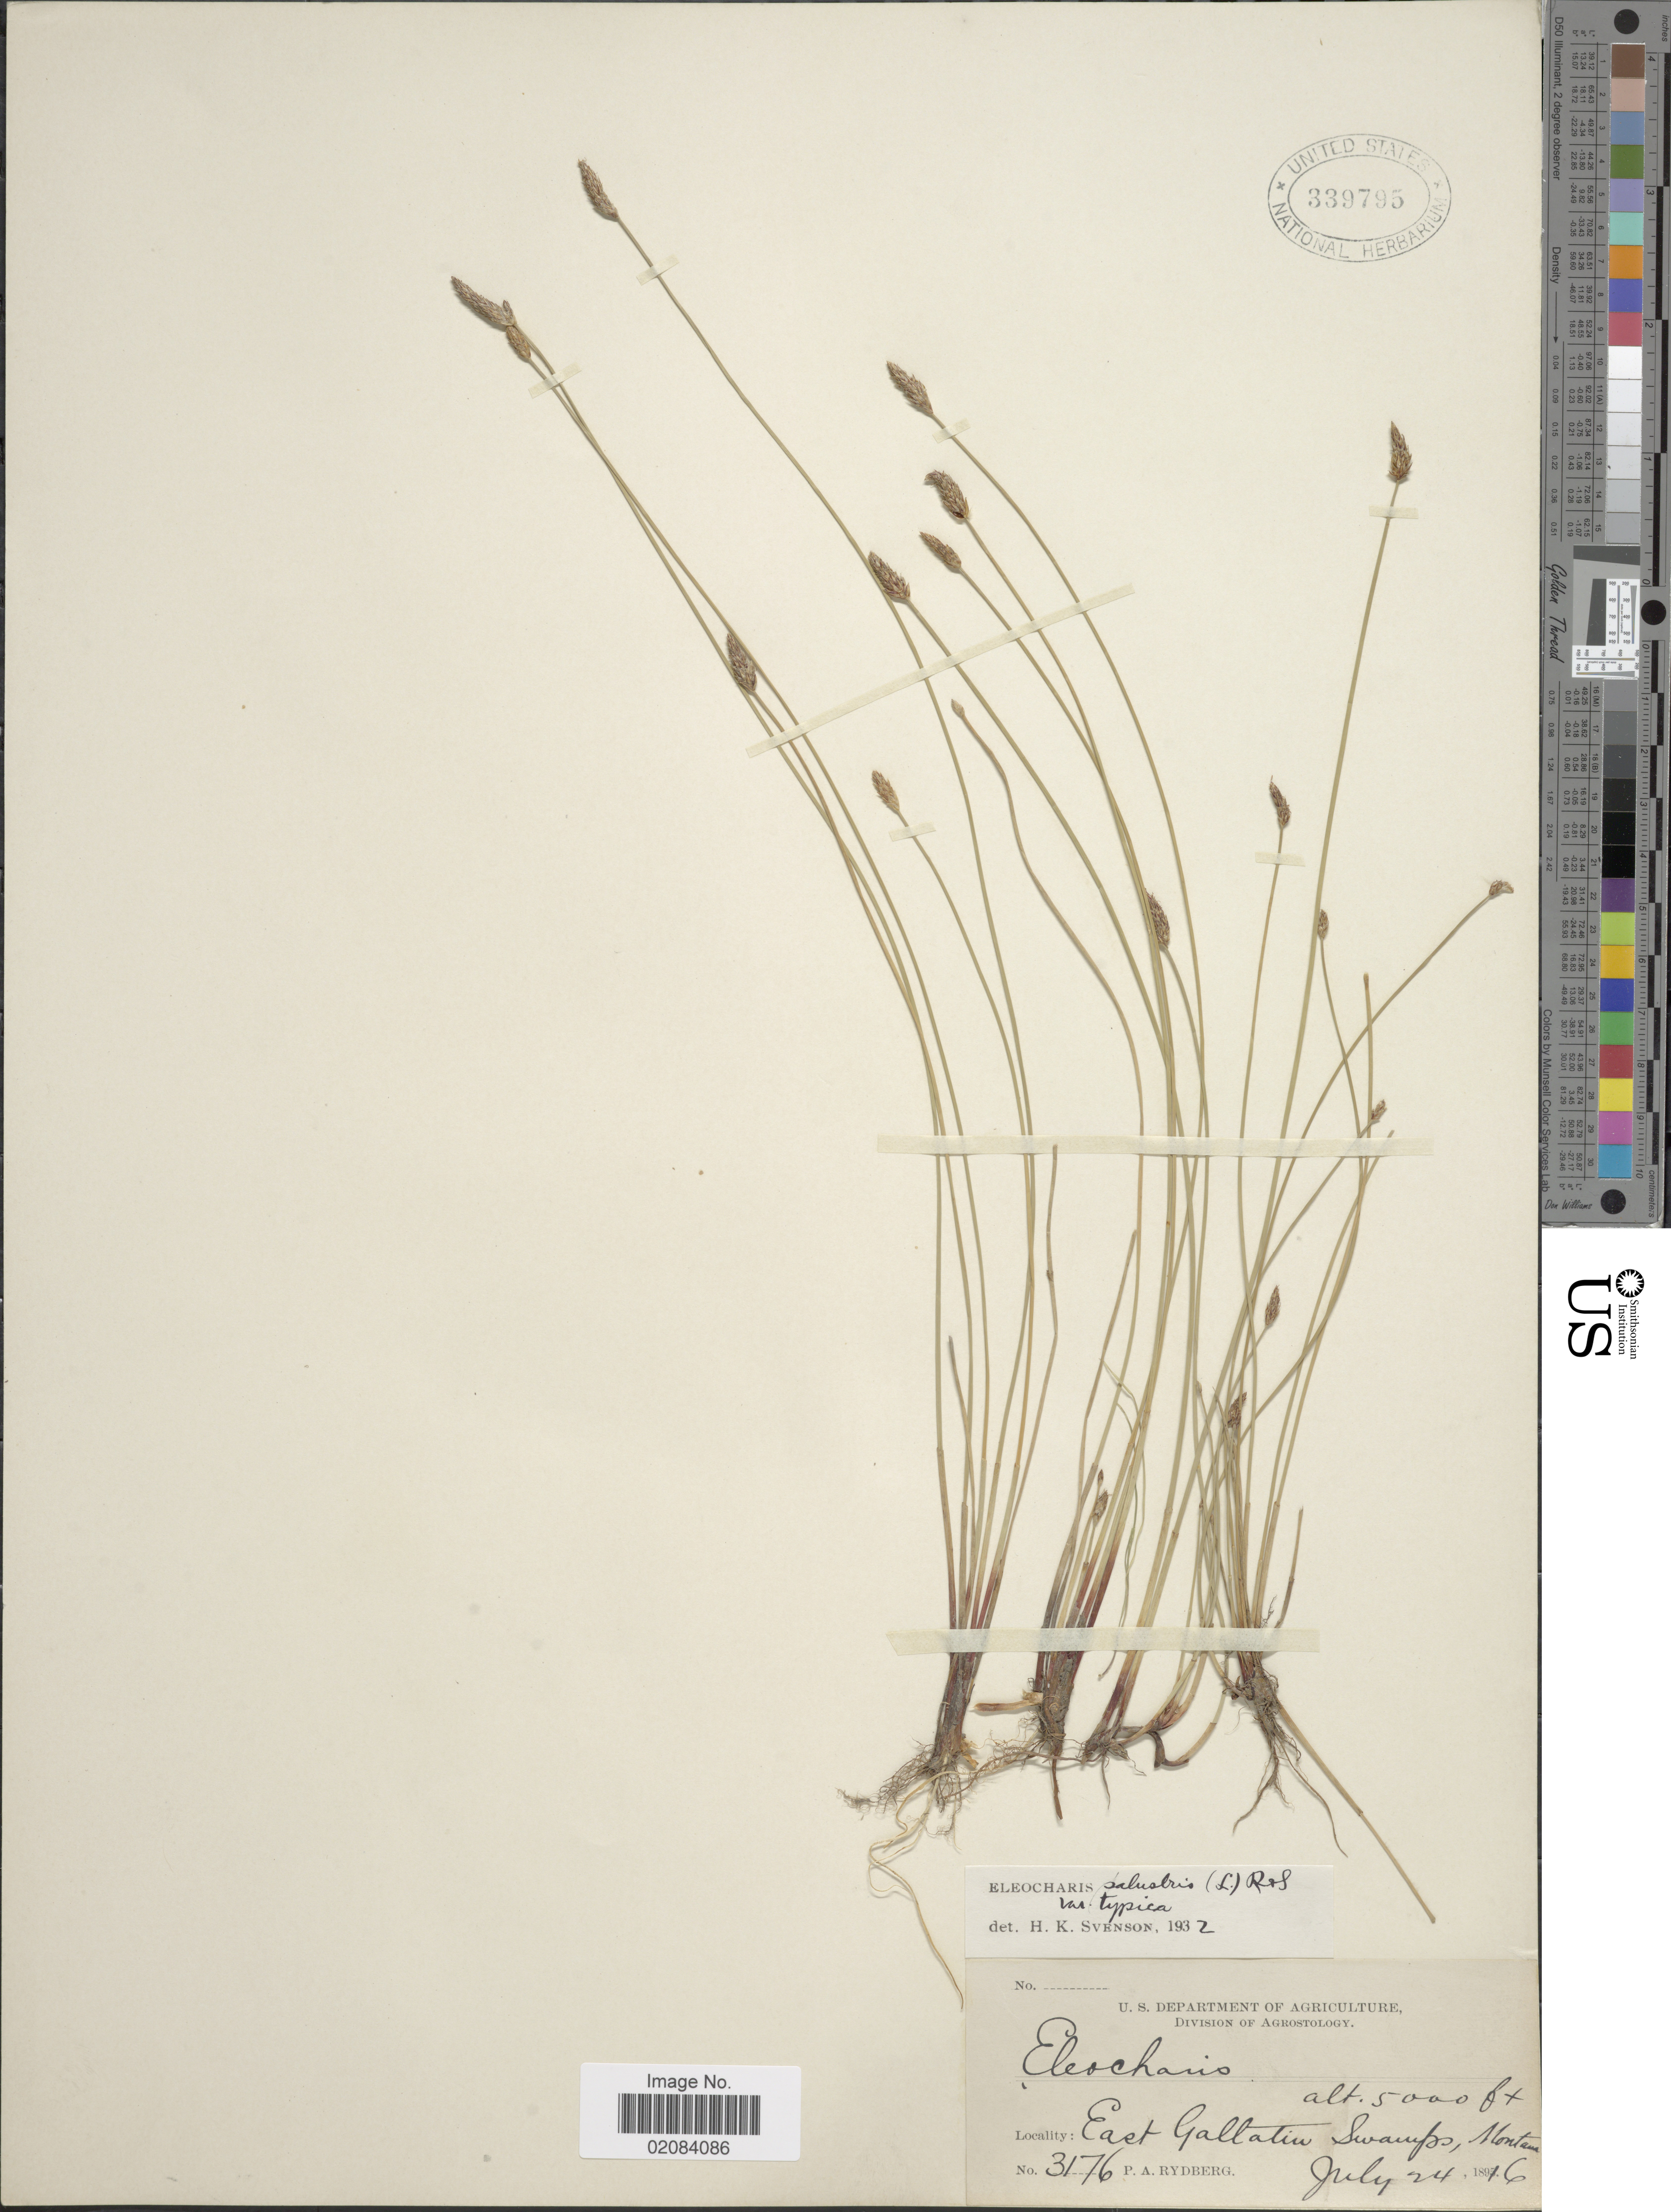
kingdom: Plantae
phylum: Tracheophyta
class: Liliopsida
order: Poales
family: Cyperaceae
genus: Eleocharis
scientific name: Eleocharis palustris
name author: (L.) Roem. & Schult.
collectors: P. A. Rydberg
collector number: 3176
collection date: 1816-07-24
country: United States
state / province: Wyoming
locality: East Gallatin Swamps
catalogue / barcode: US 339795